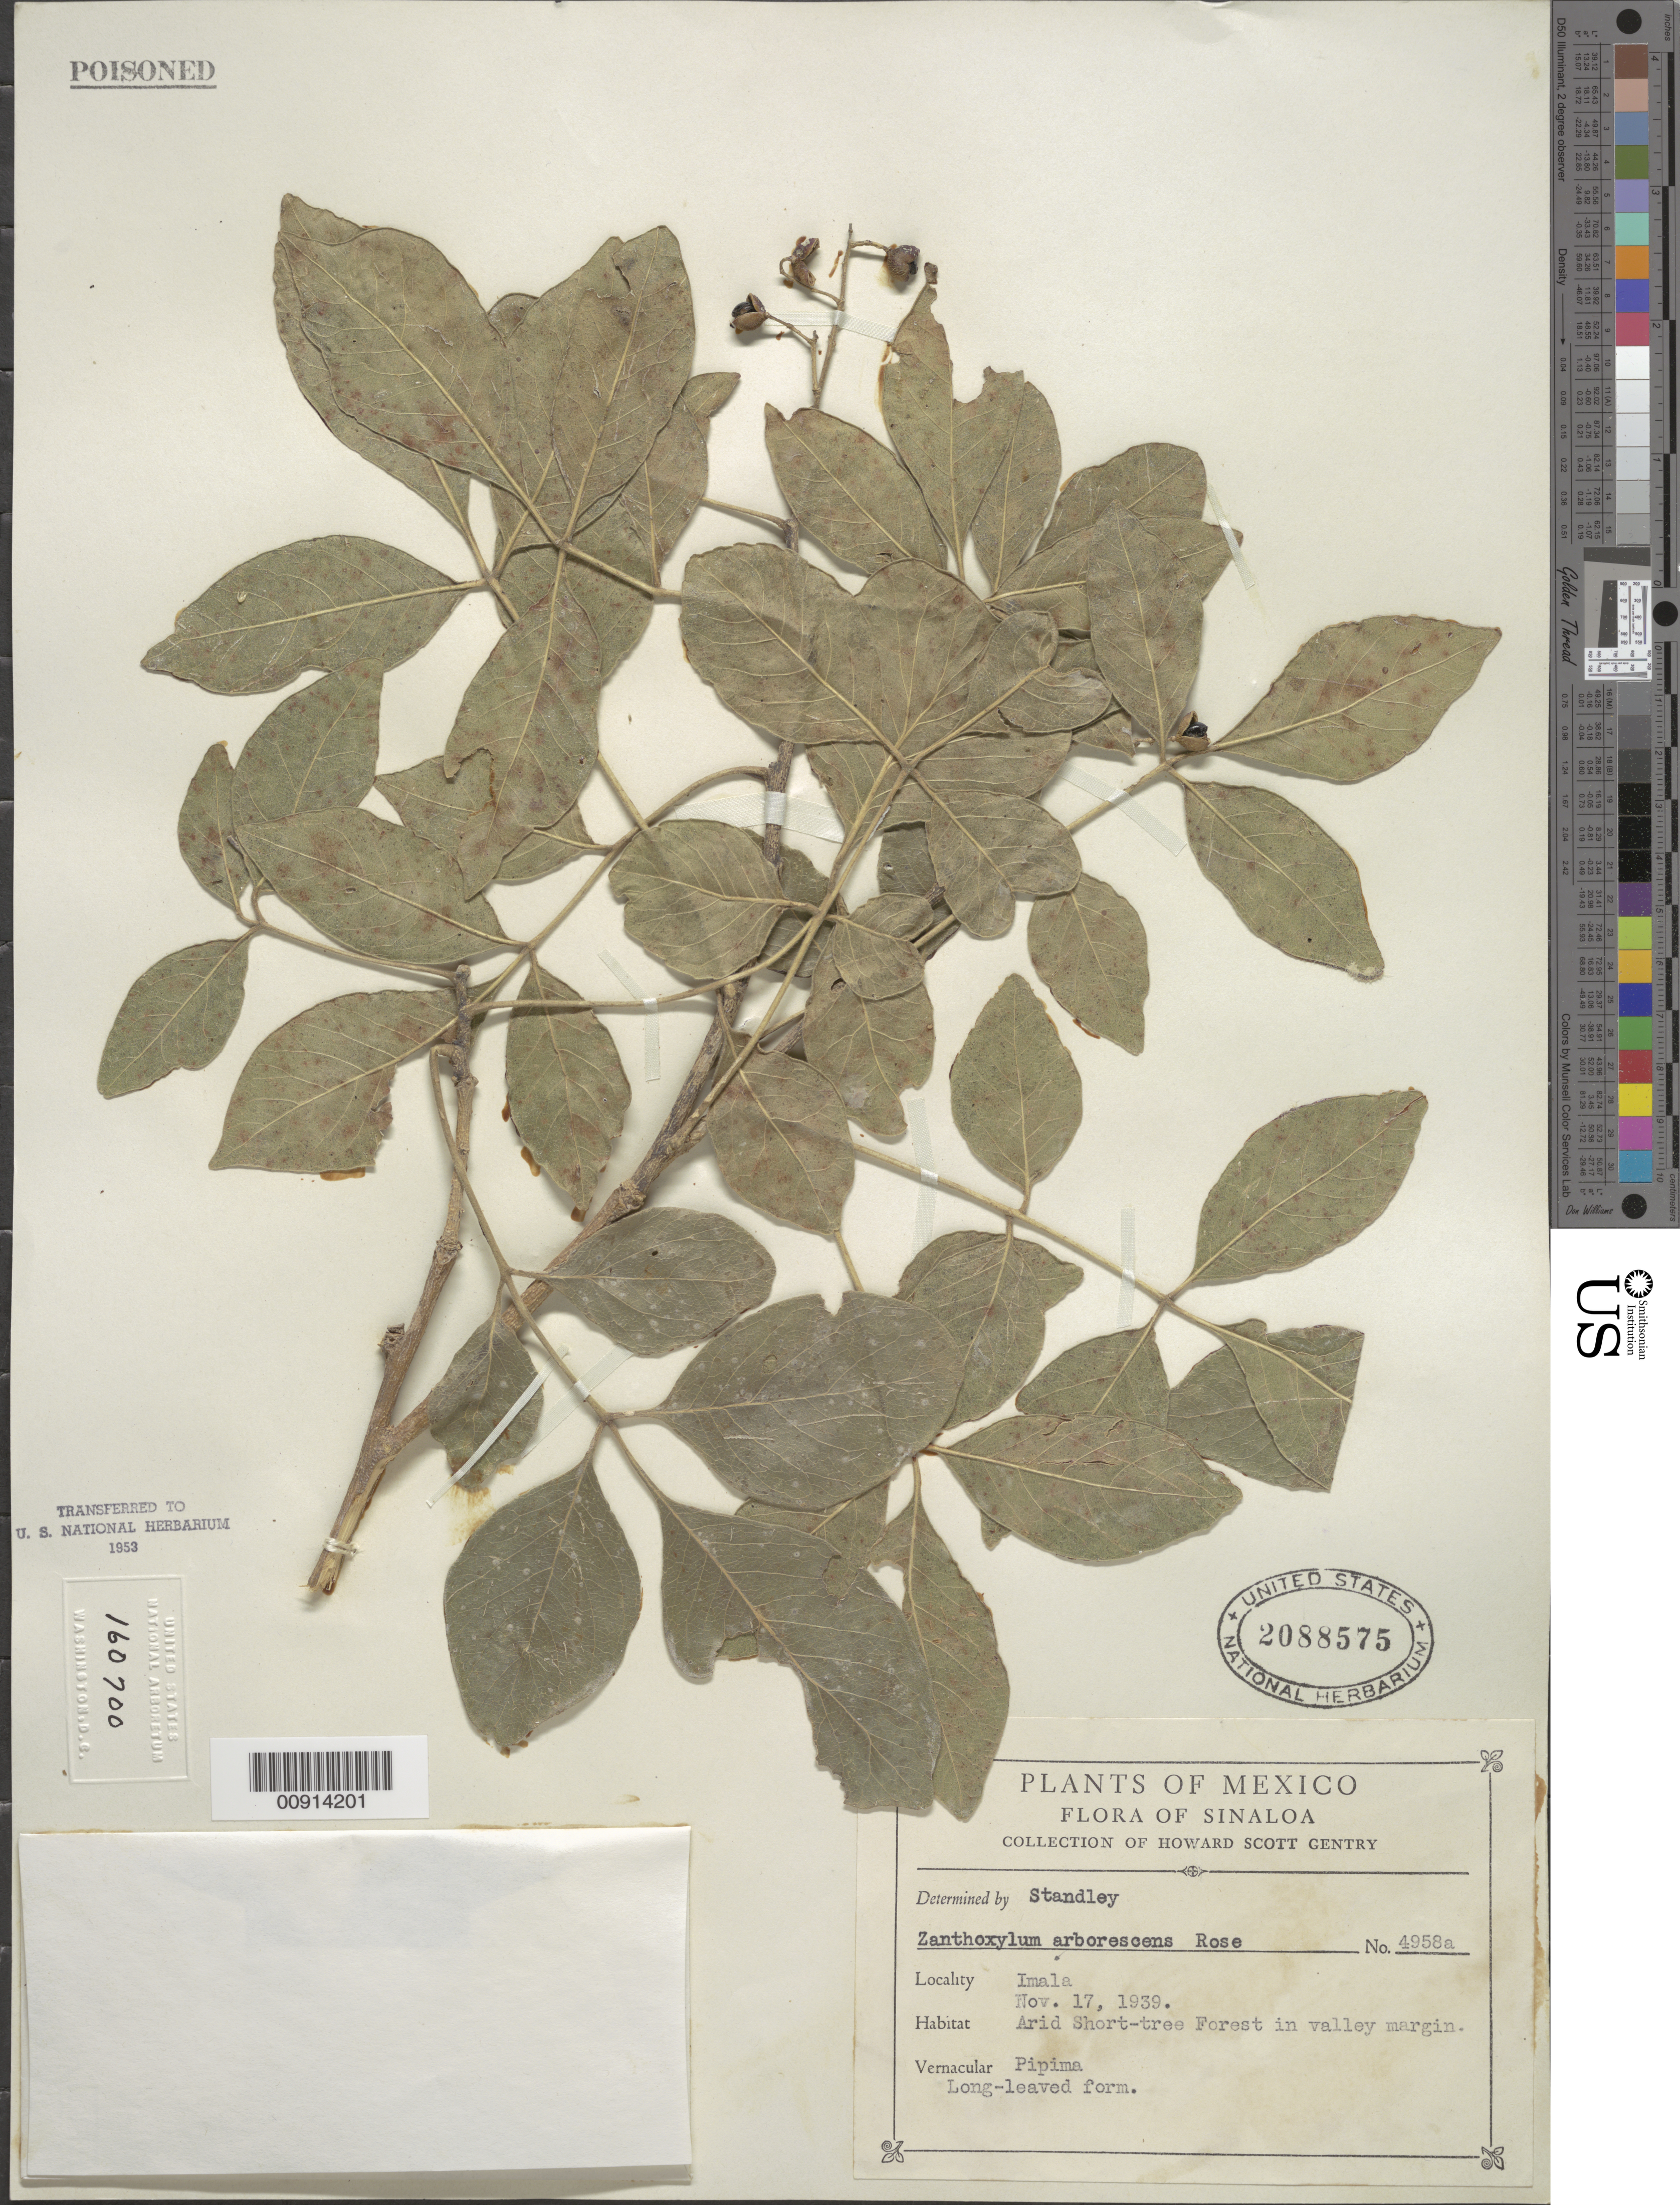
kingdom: Plantae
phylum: Tracheophyta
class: Magnoliopsida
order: Sapindales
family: Rutaceae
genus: Zanthoxylum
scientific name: Zanthoxylum arborescens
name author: Rose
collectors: H. S. Gentry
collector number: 4958 a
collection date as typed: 17 Nov 1939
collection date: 1939-11-17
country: Mexico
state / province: Sinaloa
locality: Imala, Sinaloa.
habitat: Arid Short-tree Forest in valley margins.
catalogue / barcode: US 2088575